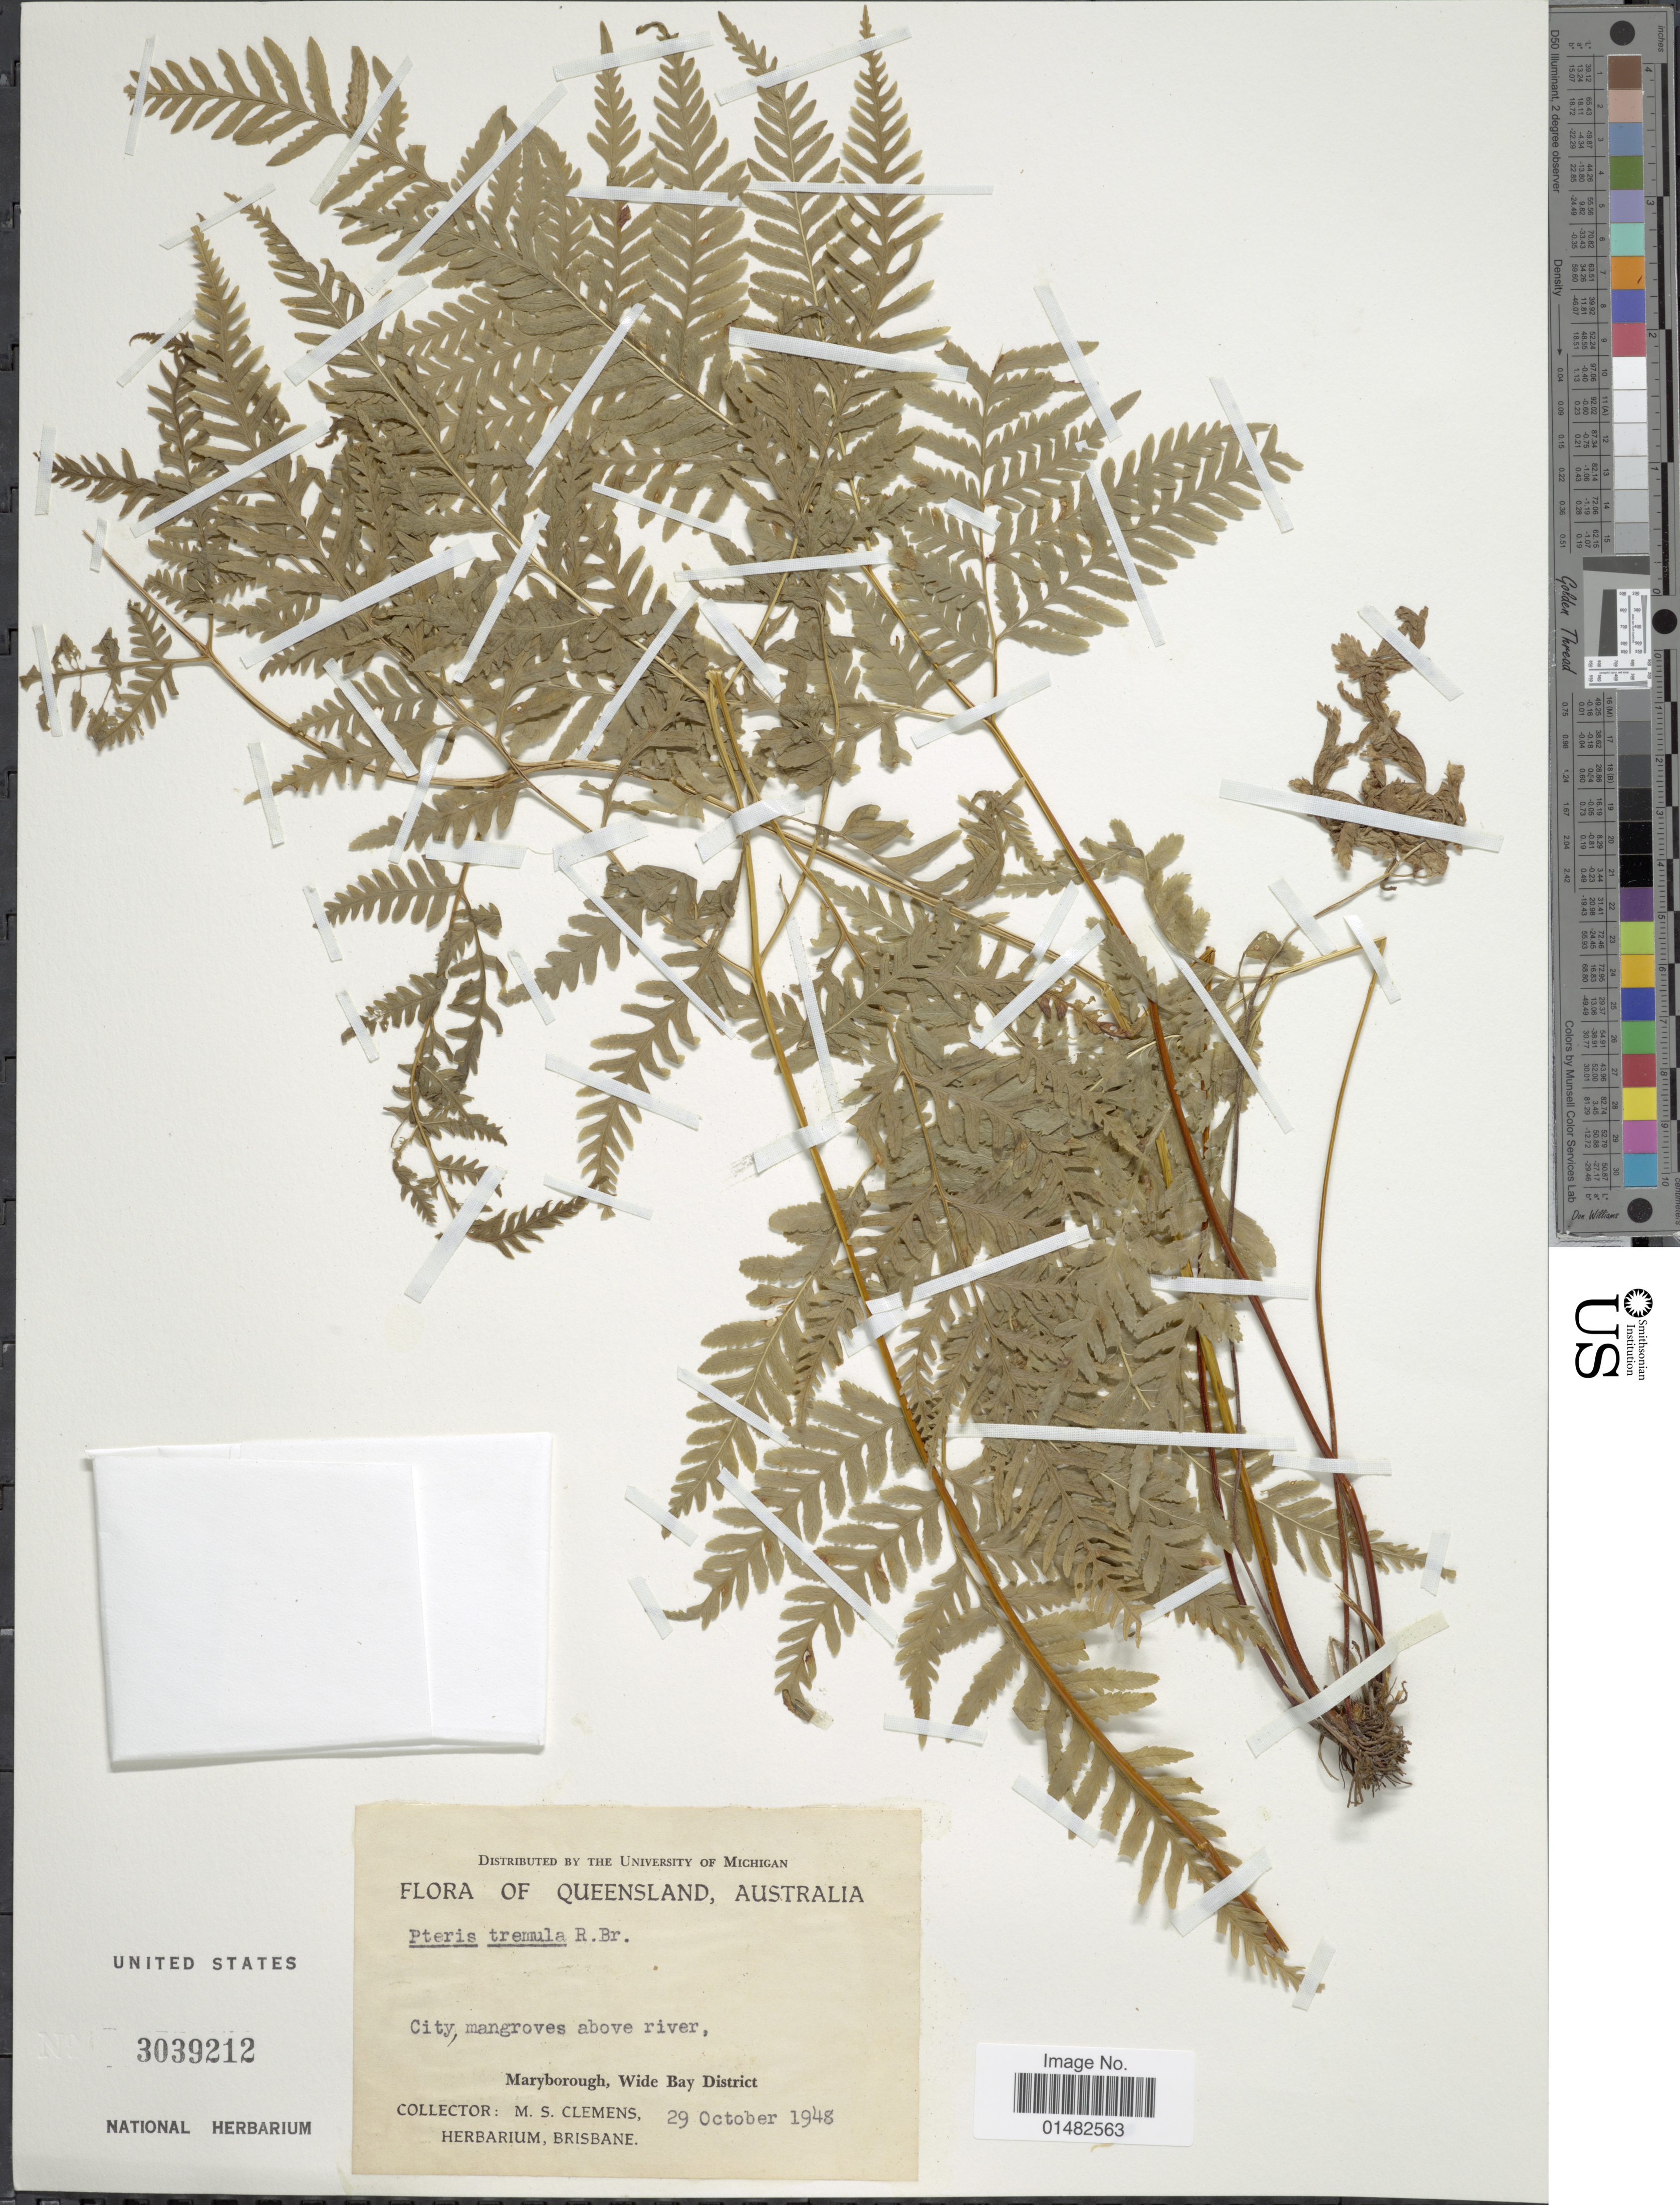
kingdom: Plantae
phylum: Tracheophyta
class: Polypodiopsida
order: Polypodiales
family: Pteridaceae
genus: Pteris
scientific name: Pteris tremula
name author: R. Br.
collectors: M. S. Clemens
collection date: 1948-10-29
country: Australia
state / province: Queensland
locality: Queensland, Australia, Maryborough, Wide Bay District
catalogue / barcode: US 3039212